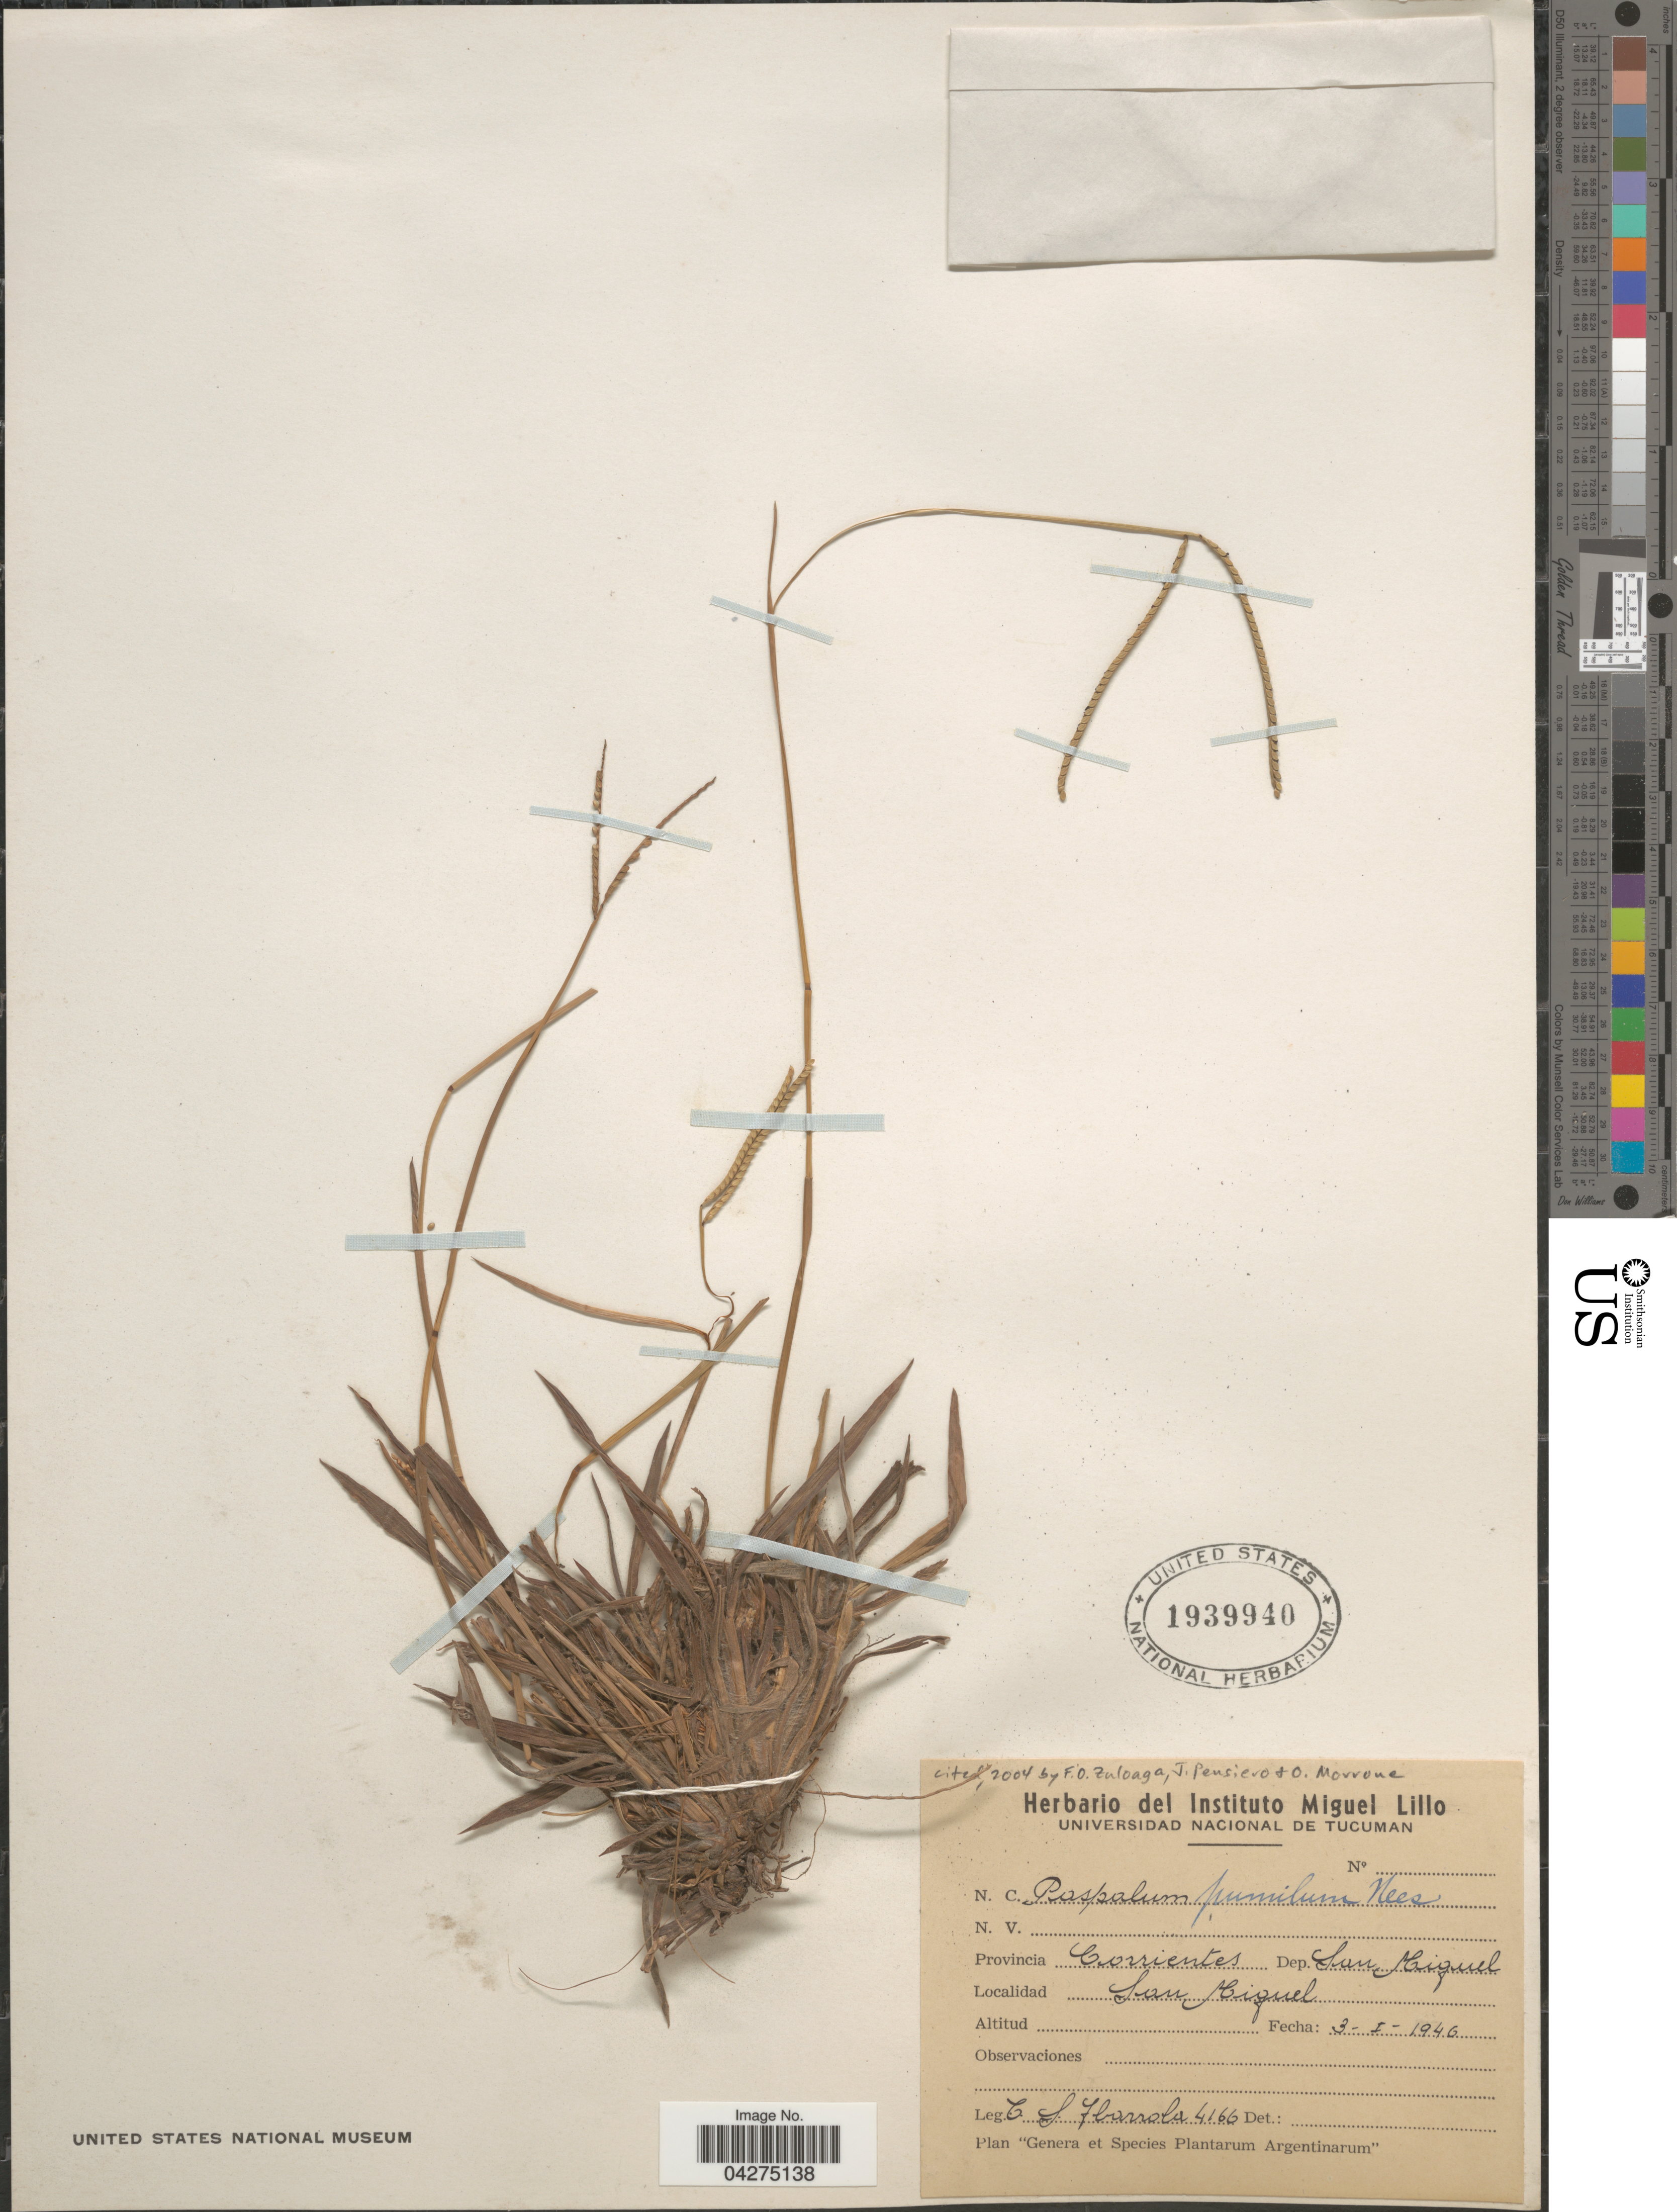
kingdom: Plantae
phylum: Tracheophyta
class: Liliopsida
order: Poales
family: Poaceae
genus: Paspalum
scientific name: Paspalum pumilum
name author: Nees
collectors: C. Ibarrola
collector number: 4166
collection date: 1946-01-03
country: Argentina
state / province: Corrientes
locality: Dep. San Miquel. San Miquel.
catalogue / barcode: US 1939940